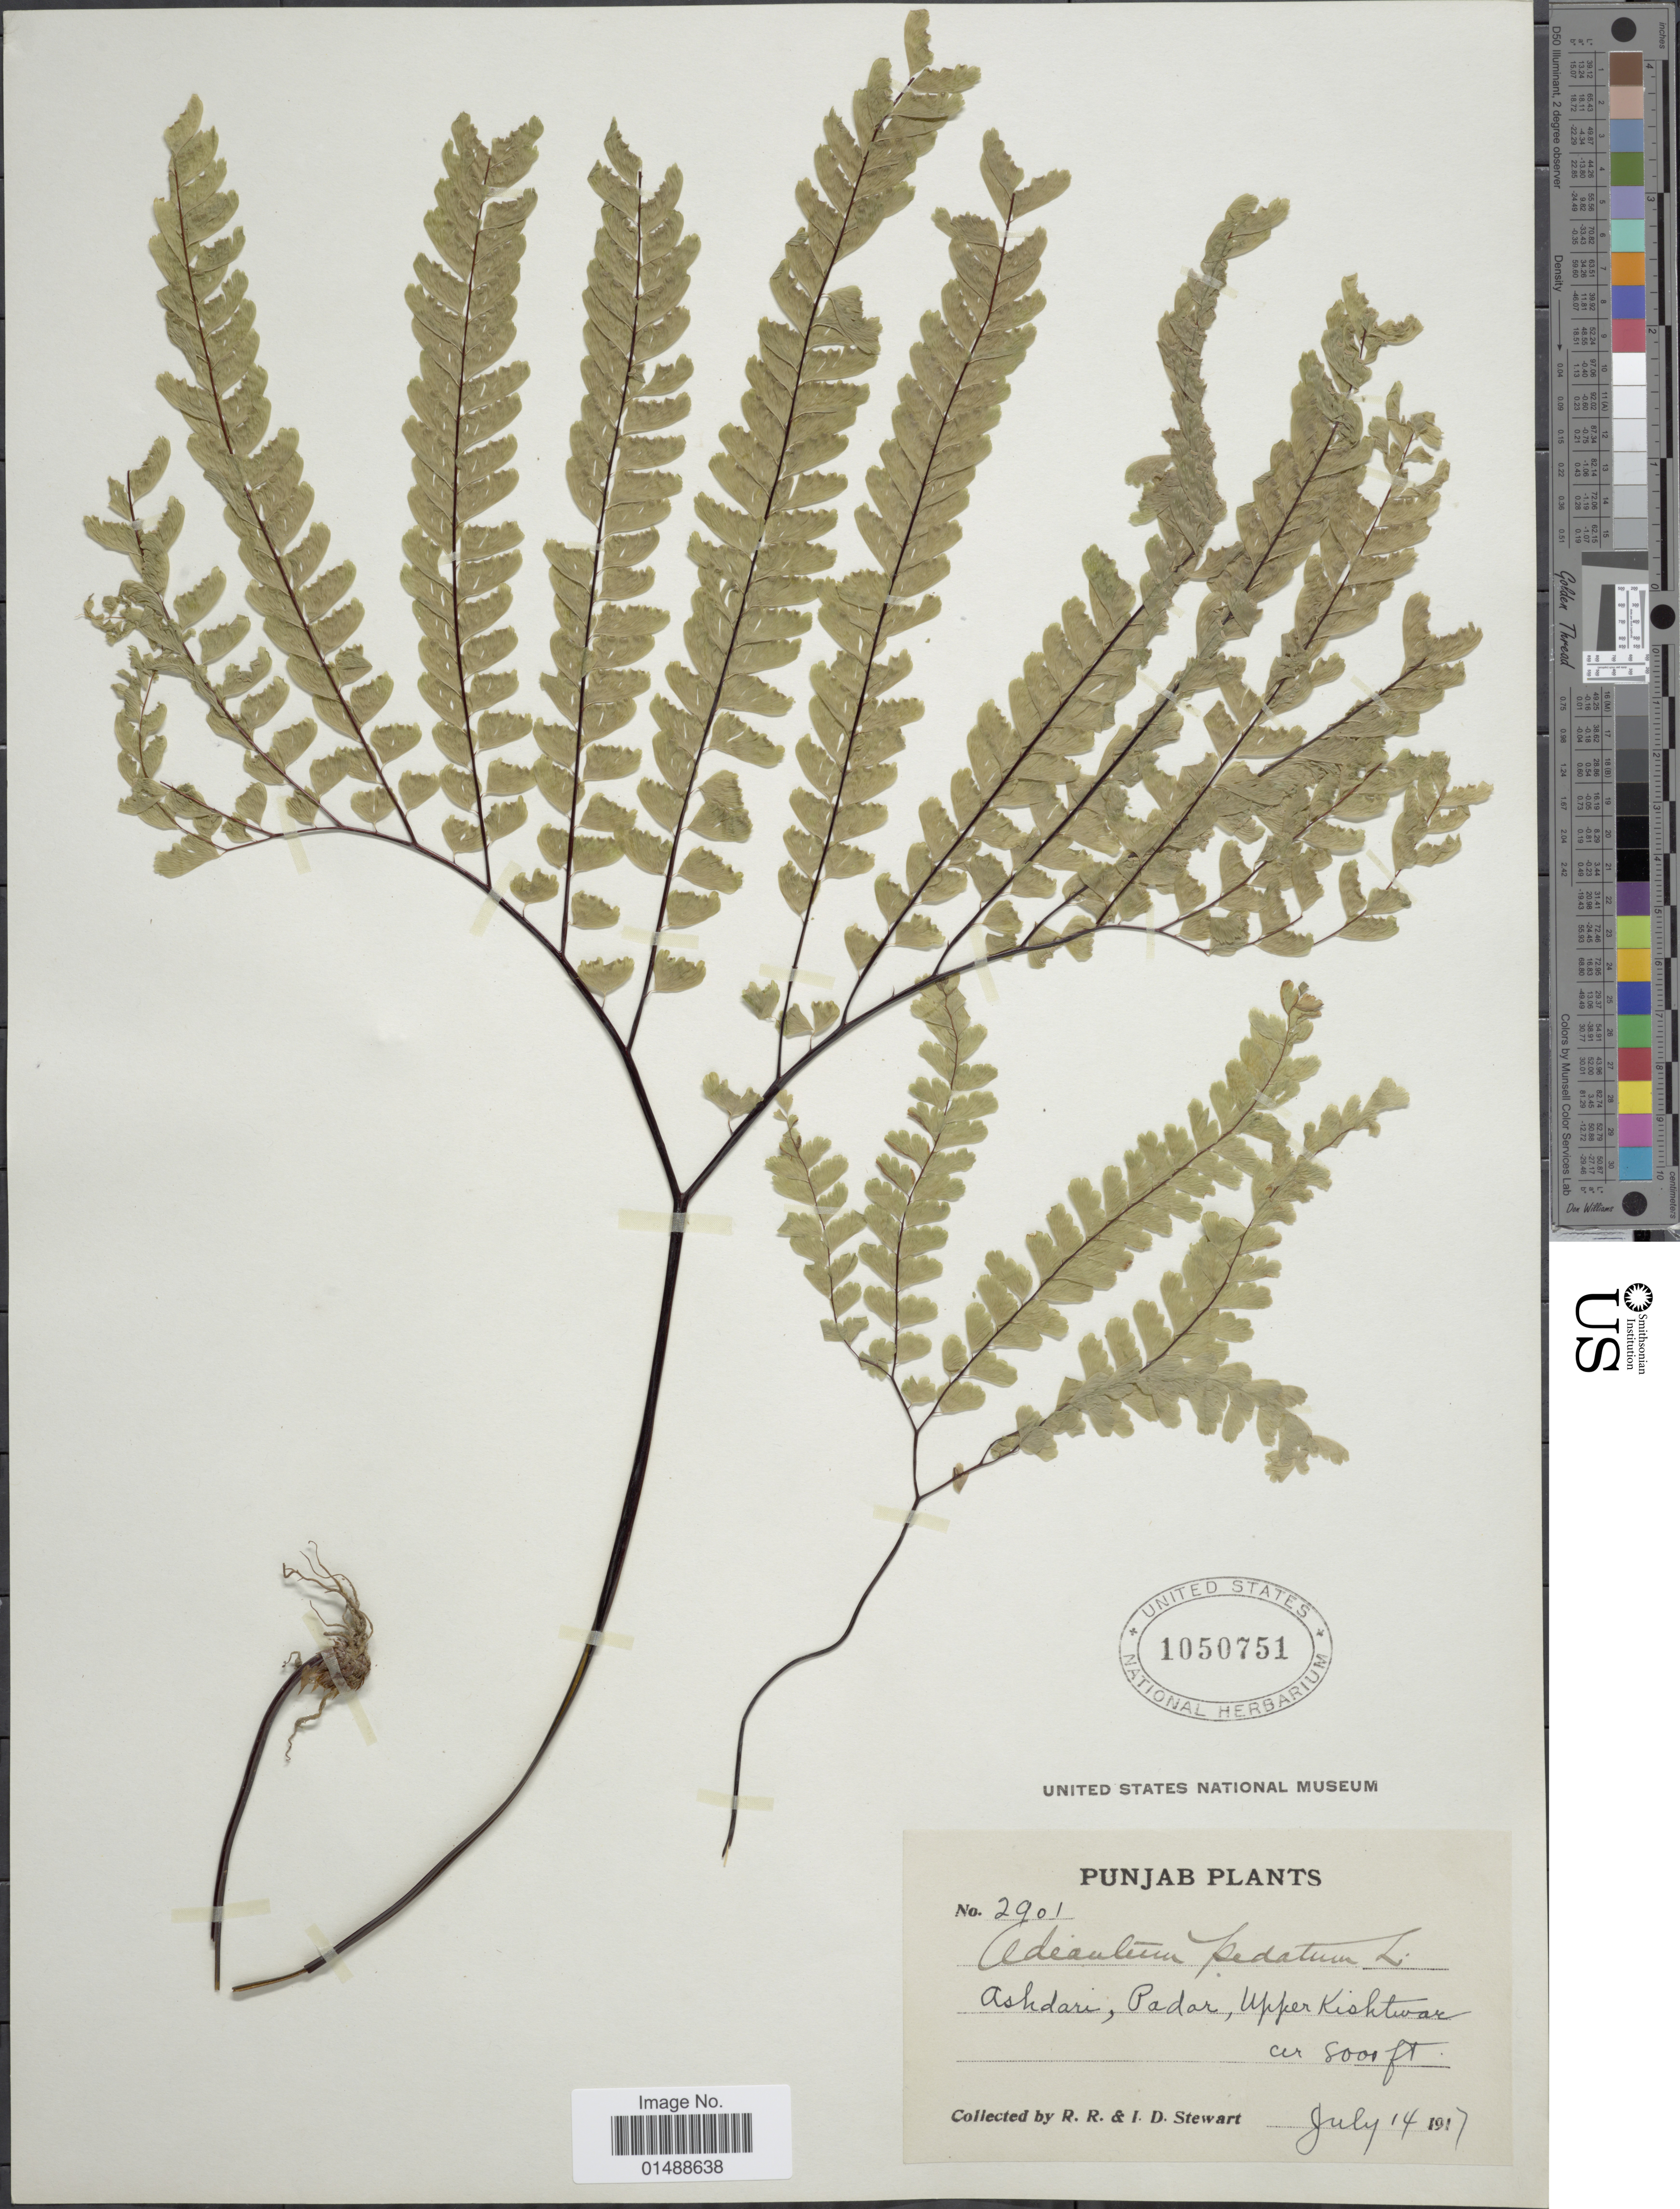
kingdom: Plantae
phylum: Tracheophyta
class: Polypodiopsida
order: Polypodiales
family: Pteridaceae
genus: Adiantum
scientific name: Adiantum pedatum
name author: L.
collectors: R. R. Stewart & I. Stewart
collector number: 2901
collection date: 1917-07-14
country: India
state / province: Punjab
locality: Punjab, Ashdari, padar, Upper Kishtwar.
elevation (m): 2438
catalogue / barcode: US 1050751